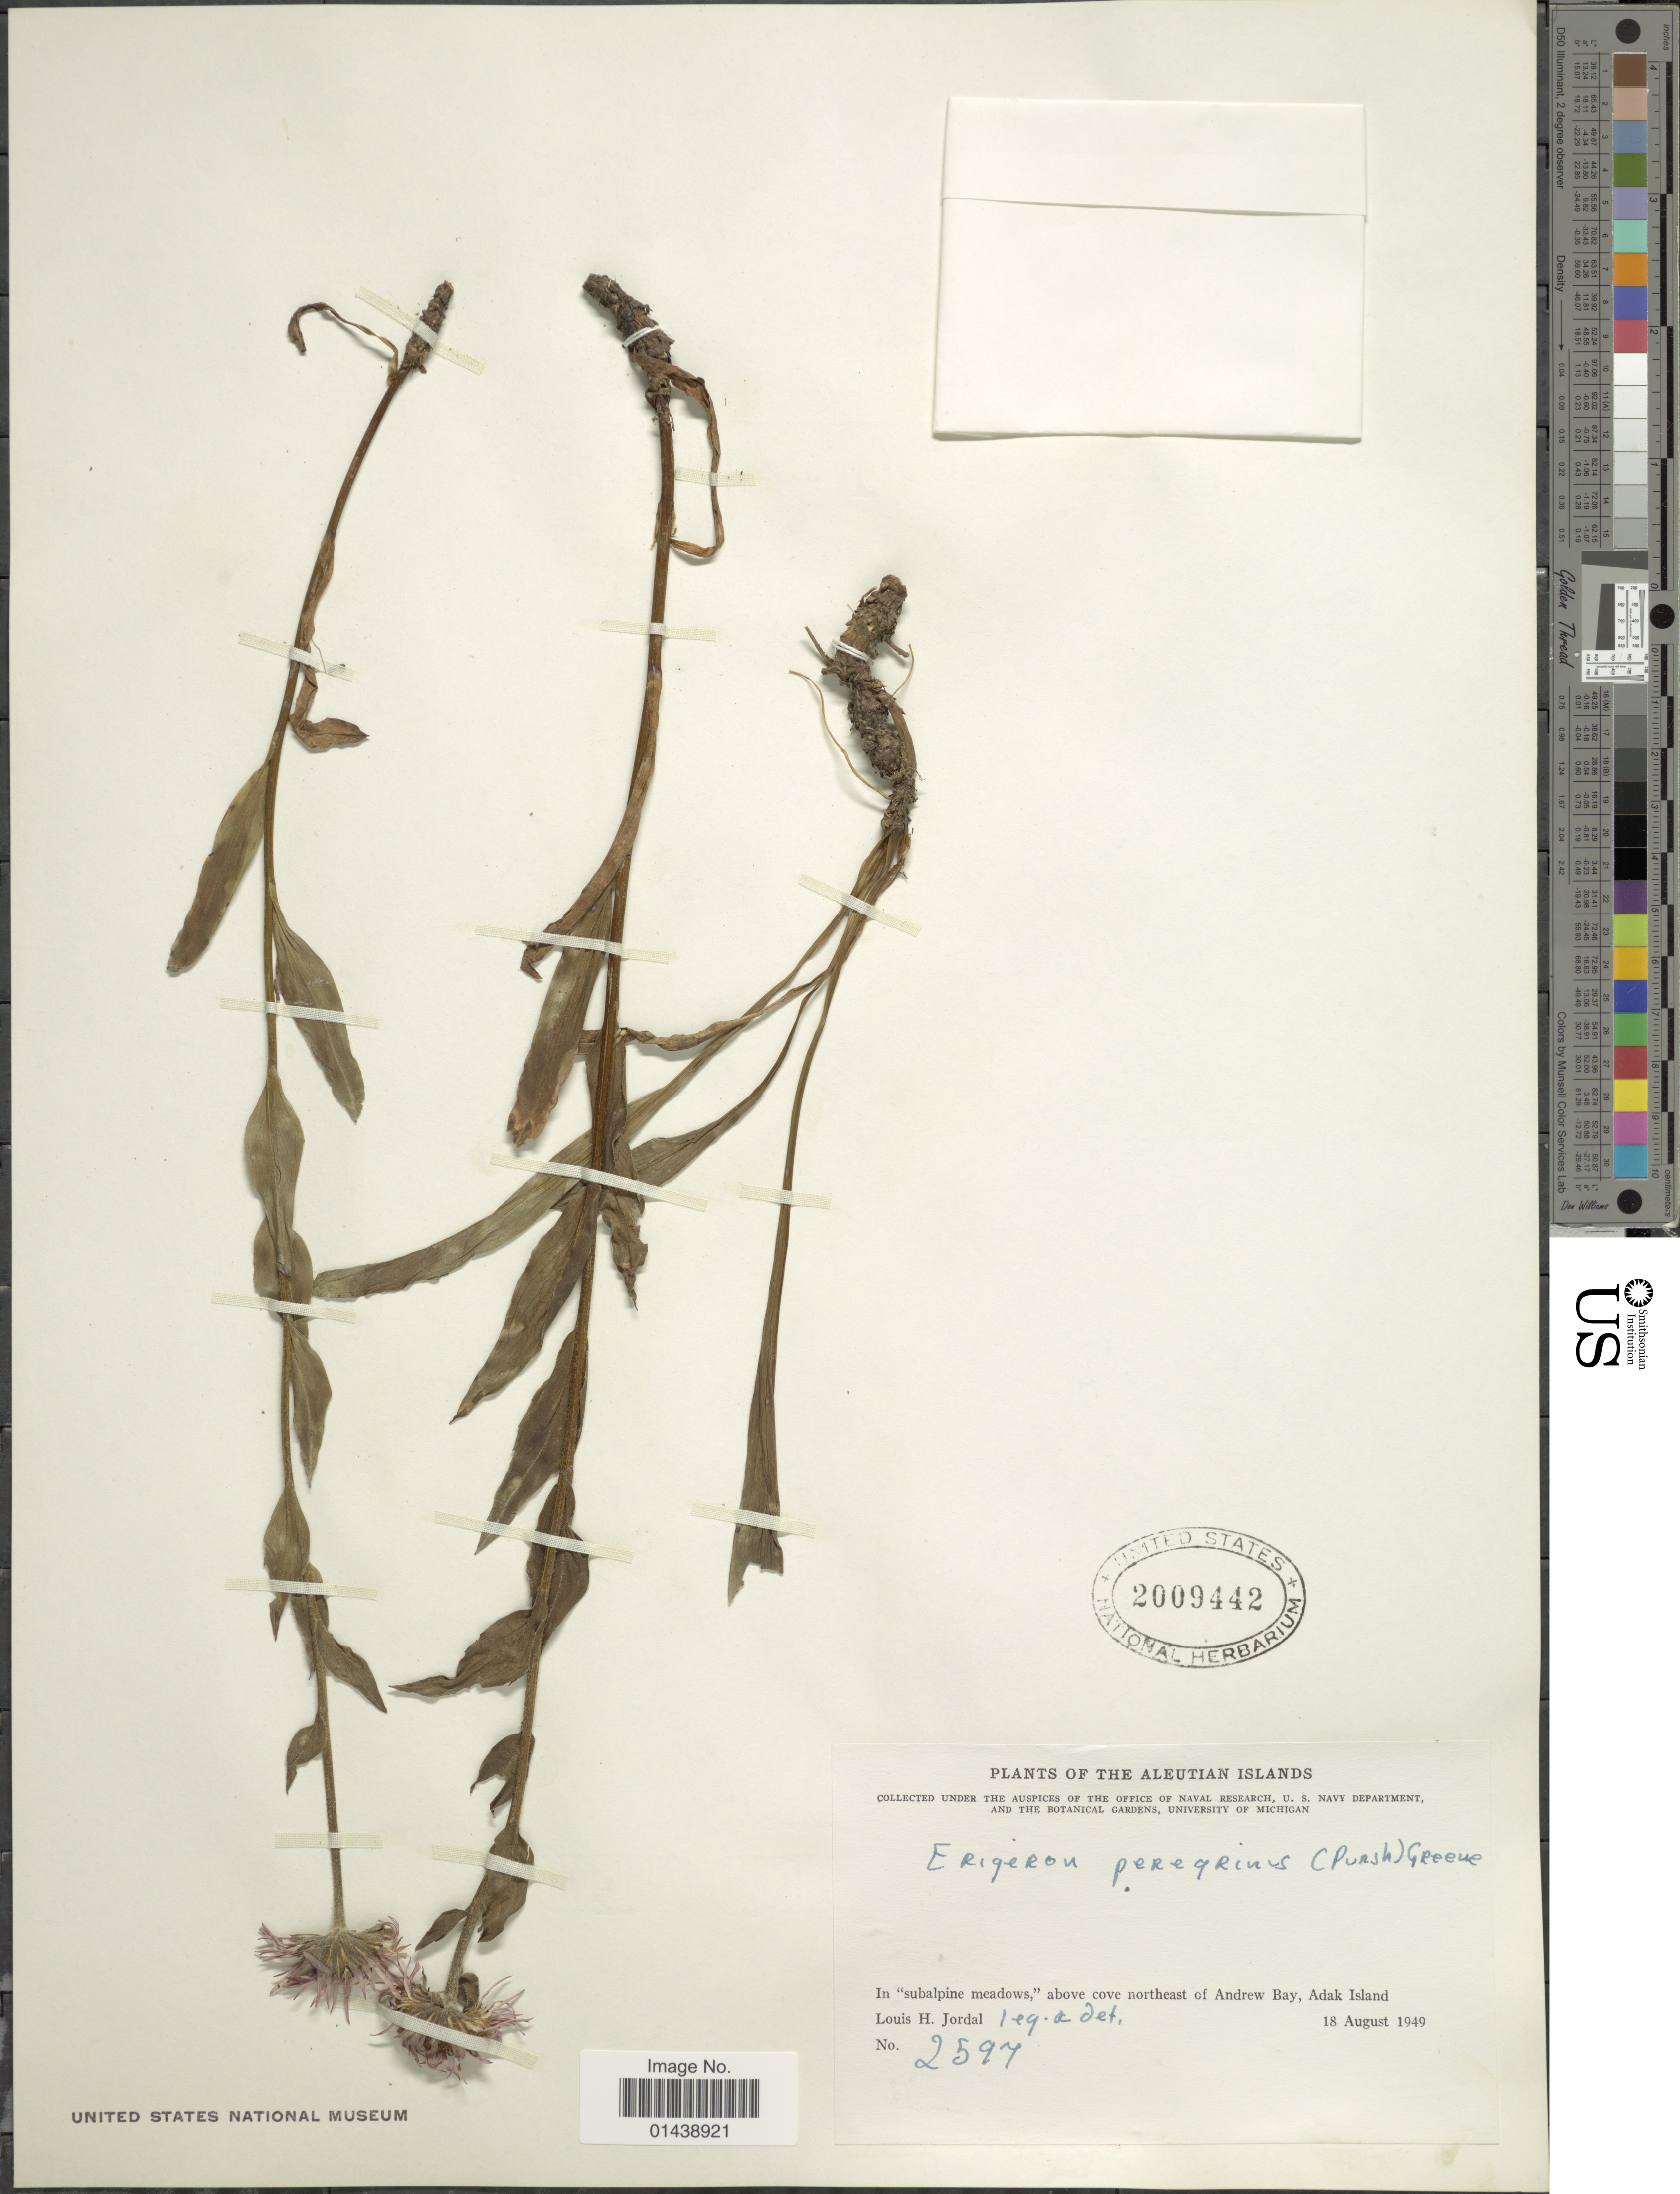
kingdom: Plantae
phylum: Tracheophyta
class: Magnoliopsida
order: Asterales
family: Asteraceae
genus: Erigeron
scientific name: Erigeron peregrinus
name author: (Banks ex Pursh) Greene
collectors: L. Jordal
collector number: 2597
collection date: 1949-08-18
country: United States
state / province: Alaska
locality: Aluetian Islands. In "subalpine meadows," above cove northeast of Andrew Bay, Adak Island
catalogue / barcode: US 2009442